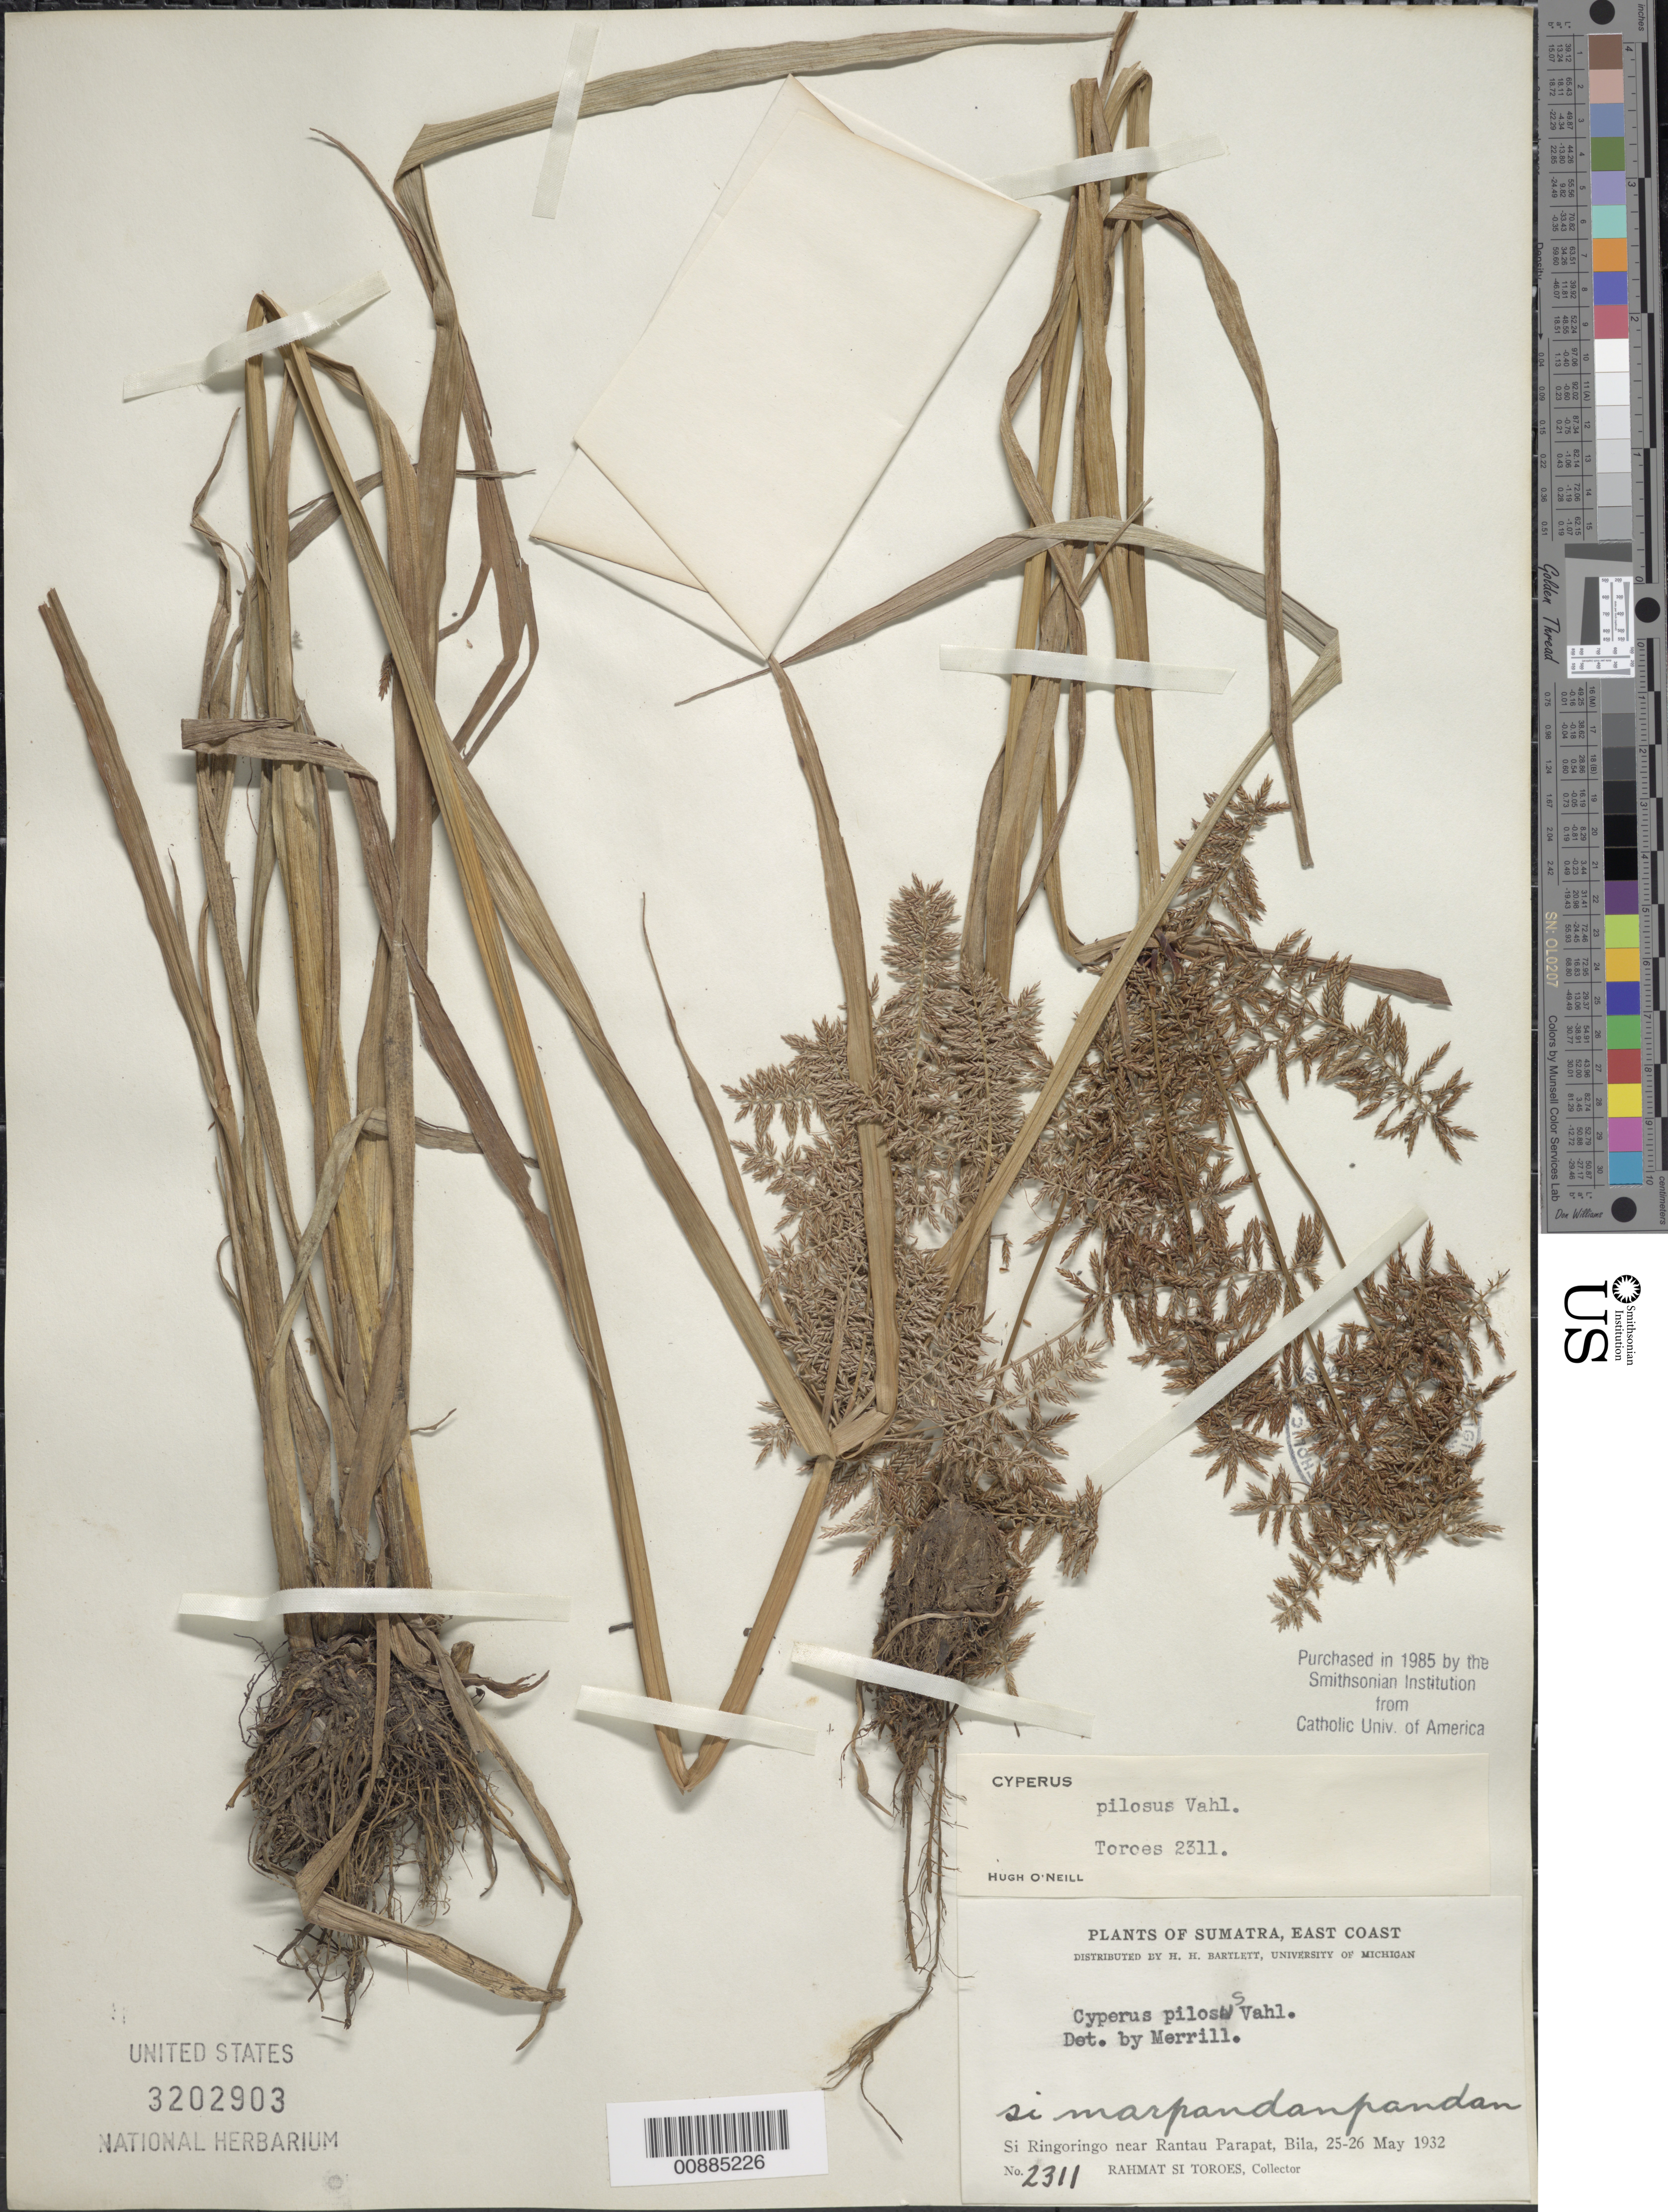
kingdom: Plantae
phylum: Tracheophyta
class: Liliopsida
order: Poales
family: Cyperaceae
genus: Cyperus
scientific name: Cyperus pilosus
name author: Vahl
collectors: Rahmat Si Boeea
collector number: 2311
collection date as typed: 25 May 1932 to 26 May 1932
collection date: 1932-05-25/1932-05-26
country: Indonesia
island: Sumatra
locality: Si Ringoringo near Rantau Parapat, Bila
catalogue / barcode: US 3202903